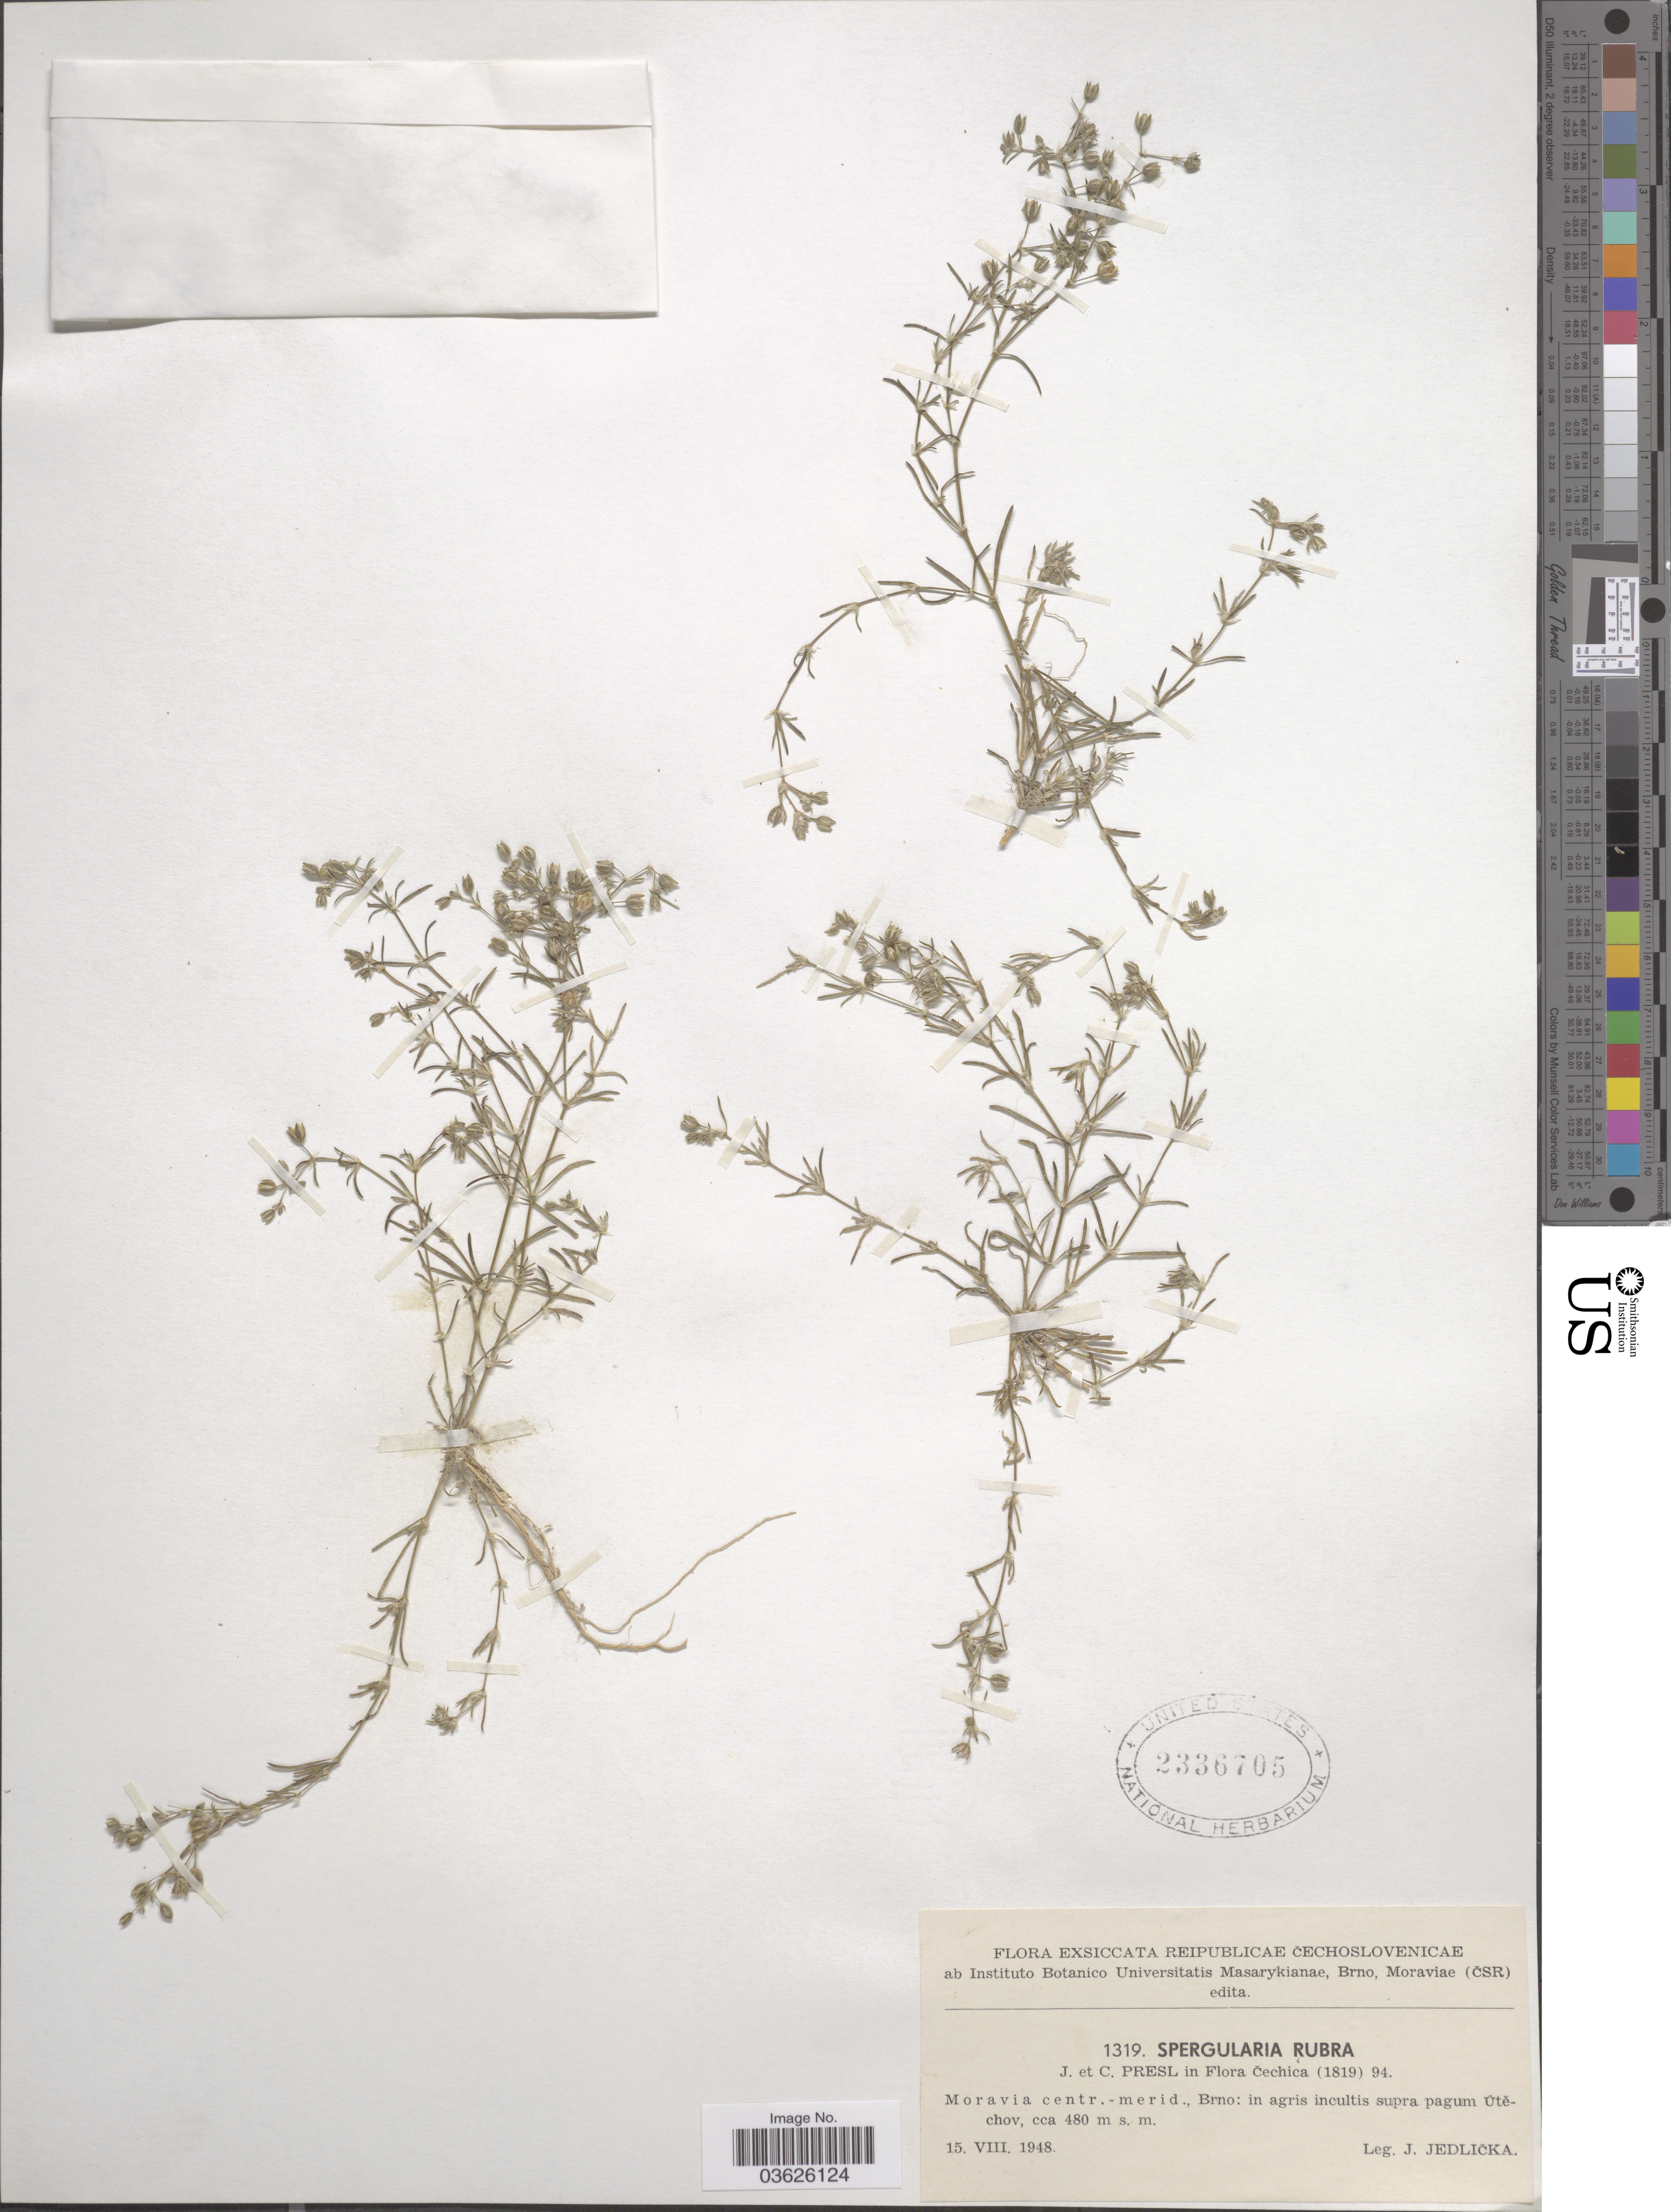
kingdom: Plantae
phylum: Tracheophyta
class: Magnoliopsida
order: Caryophyllales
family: Caryophyllaceae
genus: Spergularia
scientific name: Spergularia rubra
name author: (L.) J. Presl & C. Presl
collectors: J. Jedlicka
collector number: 1319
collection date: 1948-08-15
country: Czechia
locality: Reipublicae Cechoslovenicae. Moravia centr.-merid., Brno: in agris incultis supra pagum Utechov.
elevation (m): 480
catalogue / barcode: US 2336705